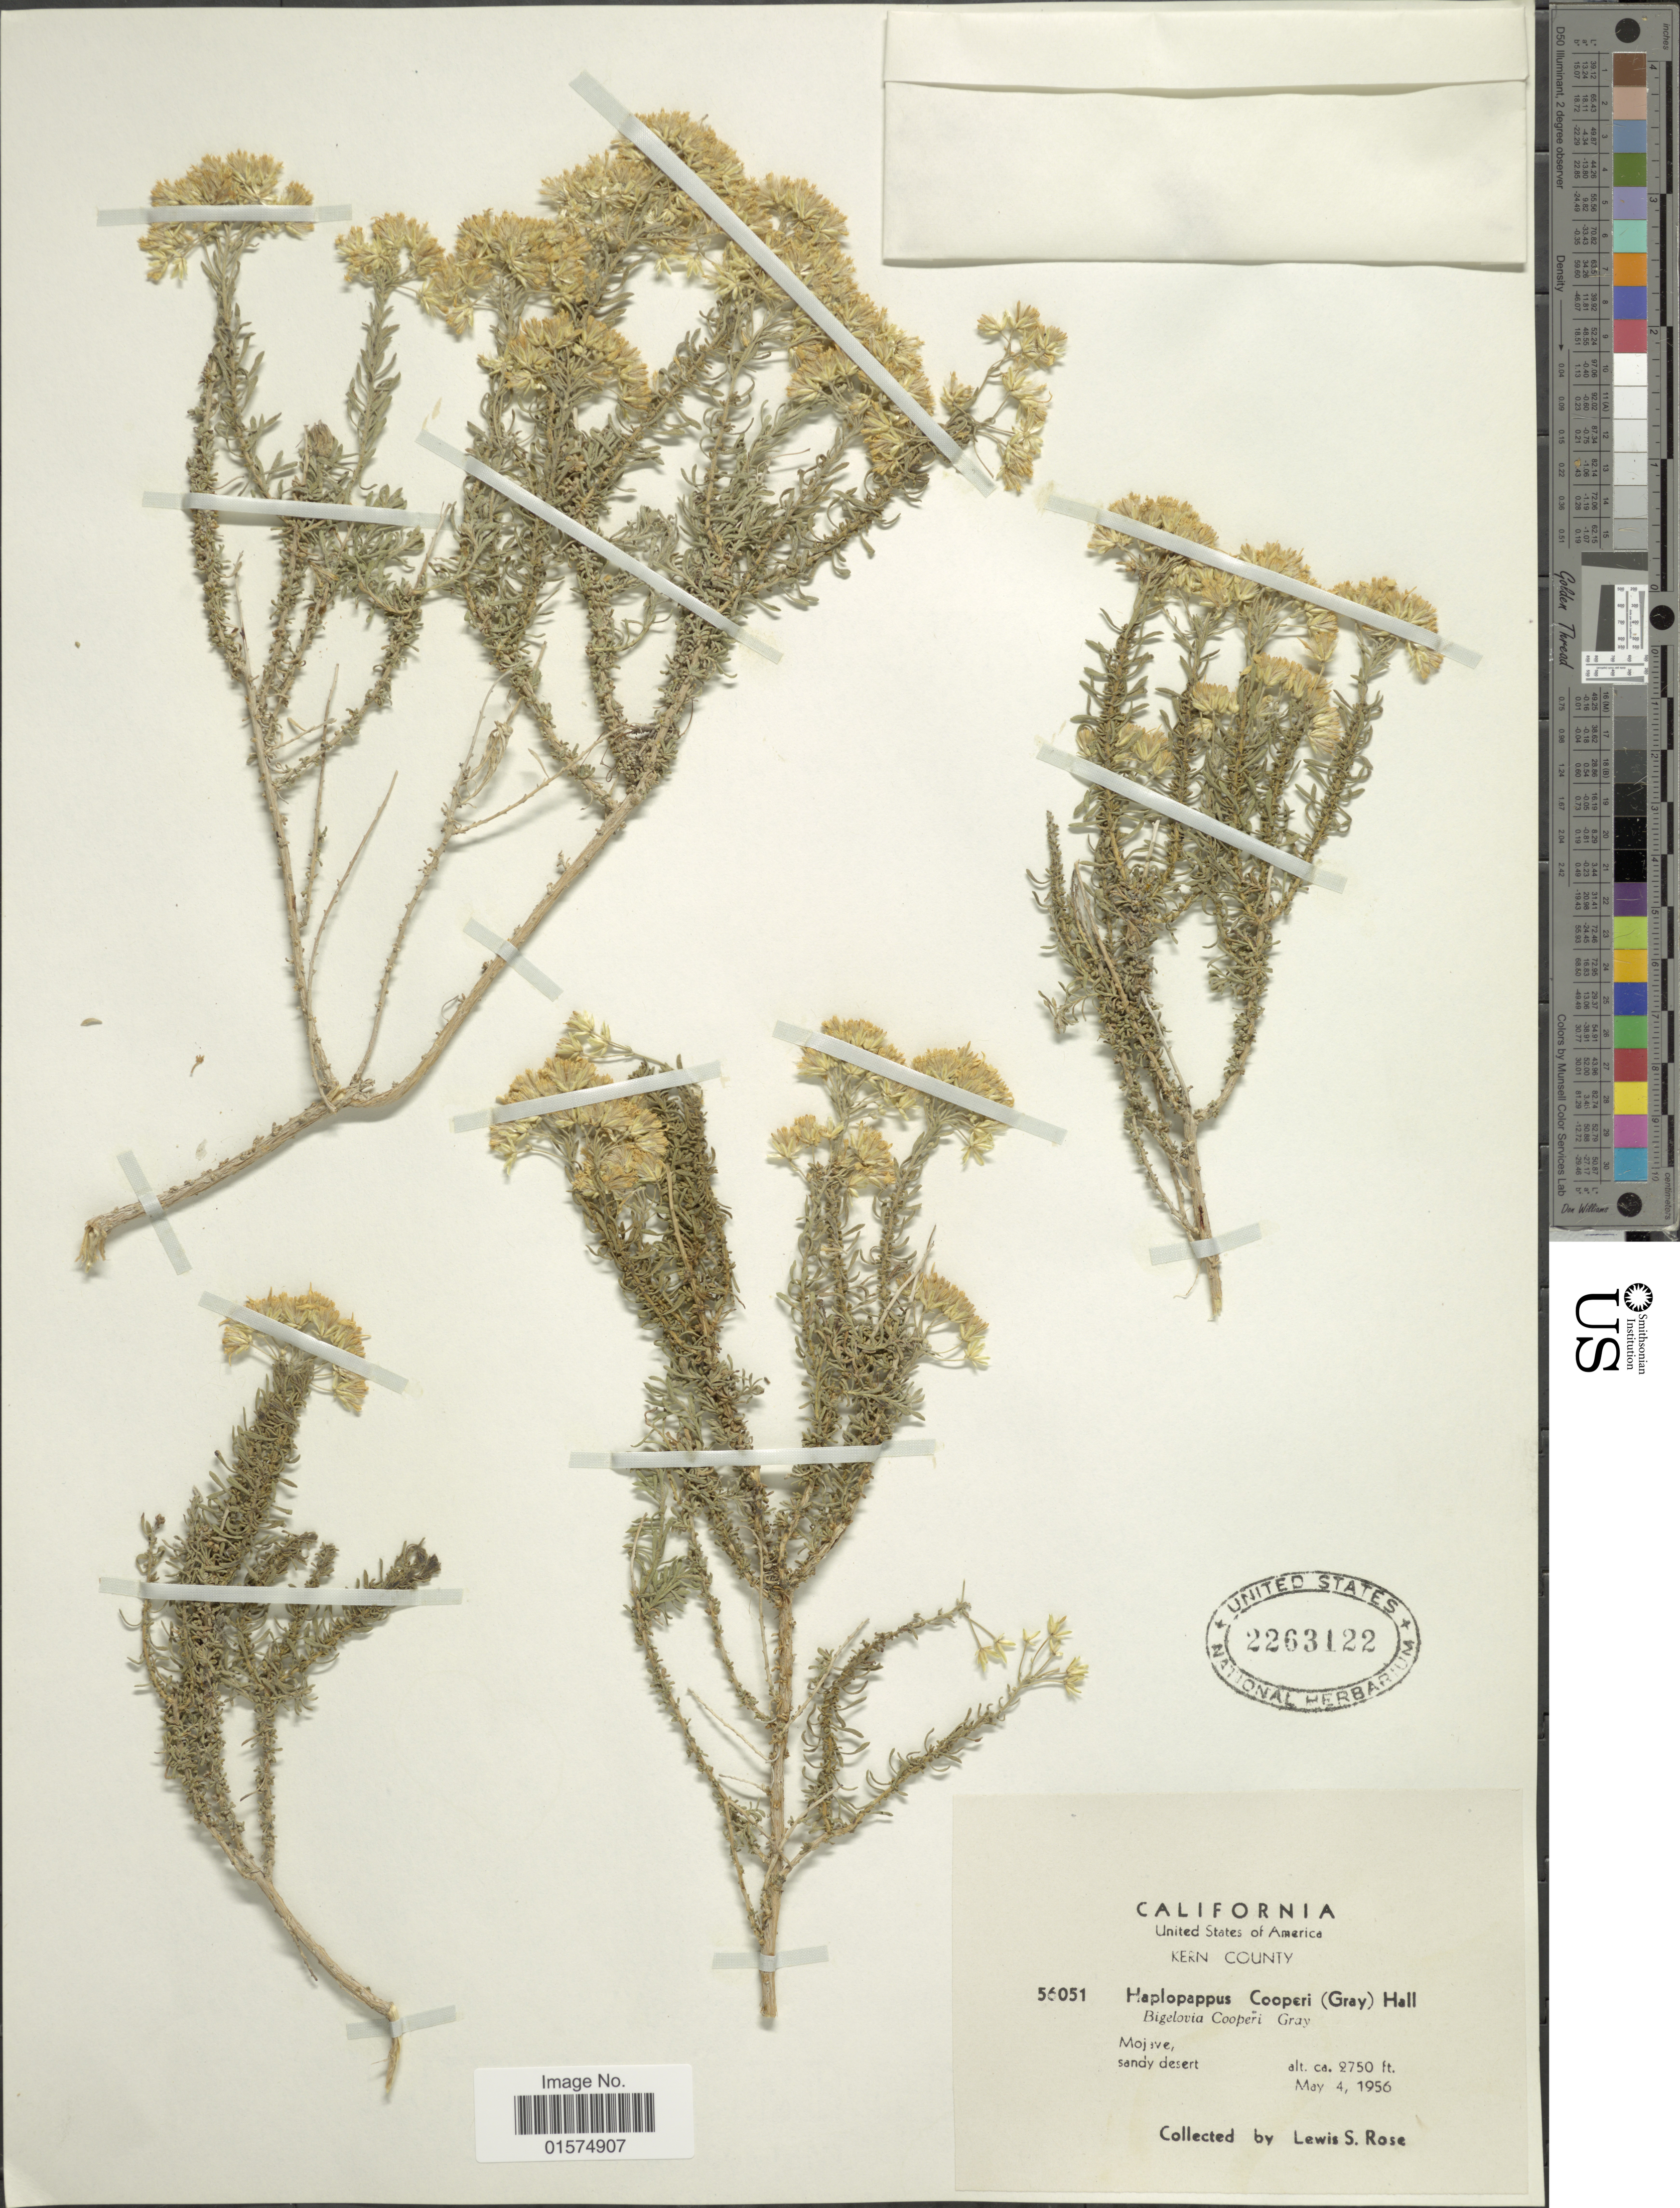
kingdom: Plantae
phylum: Tracheophyta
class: Magnoliopsida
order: Asterales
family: Asteraceae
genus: Ericameria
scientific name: Ericameria cooperi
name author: (A. Gray) Hall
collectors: L. S. Rose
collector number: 56051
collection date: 1956-05-04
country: United States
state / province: California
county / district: Kern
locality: Kern County. Mojave, sandy desert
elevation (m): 838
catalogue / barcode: US 2263122